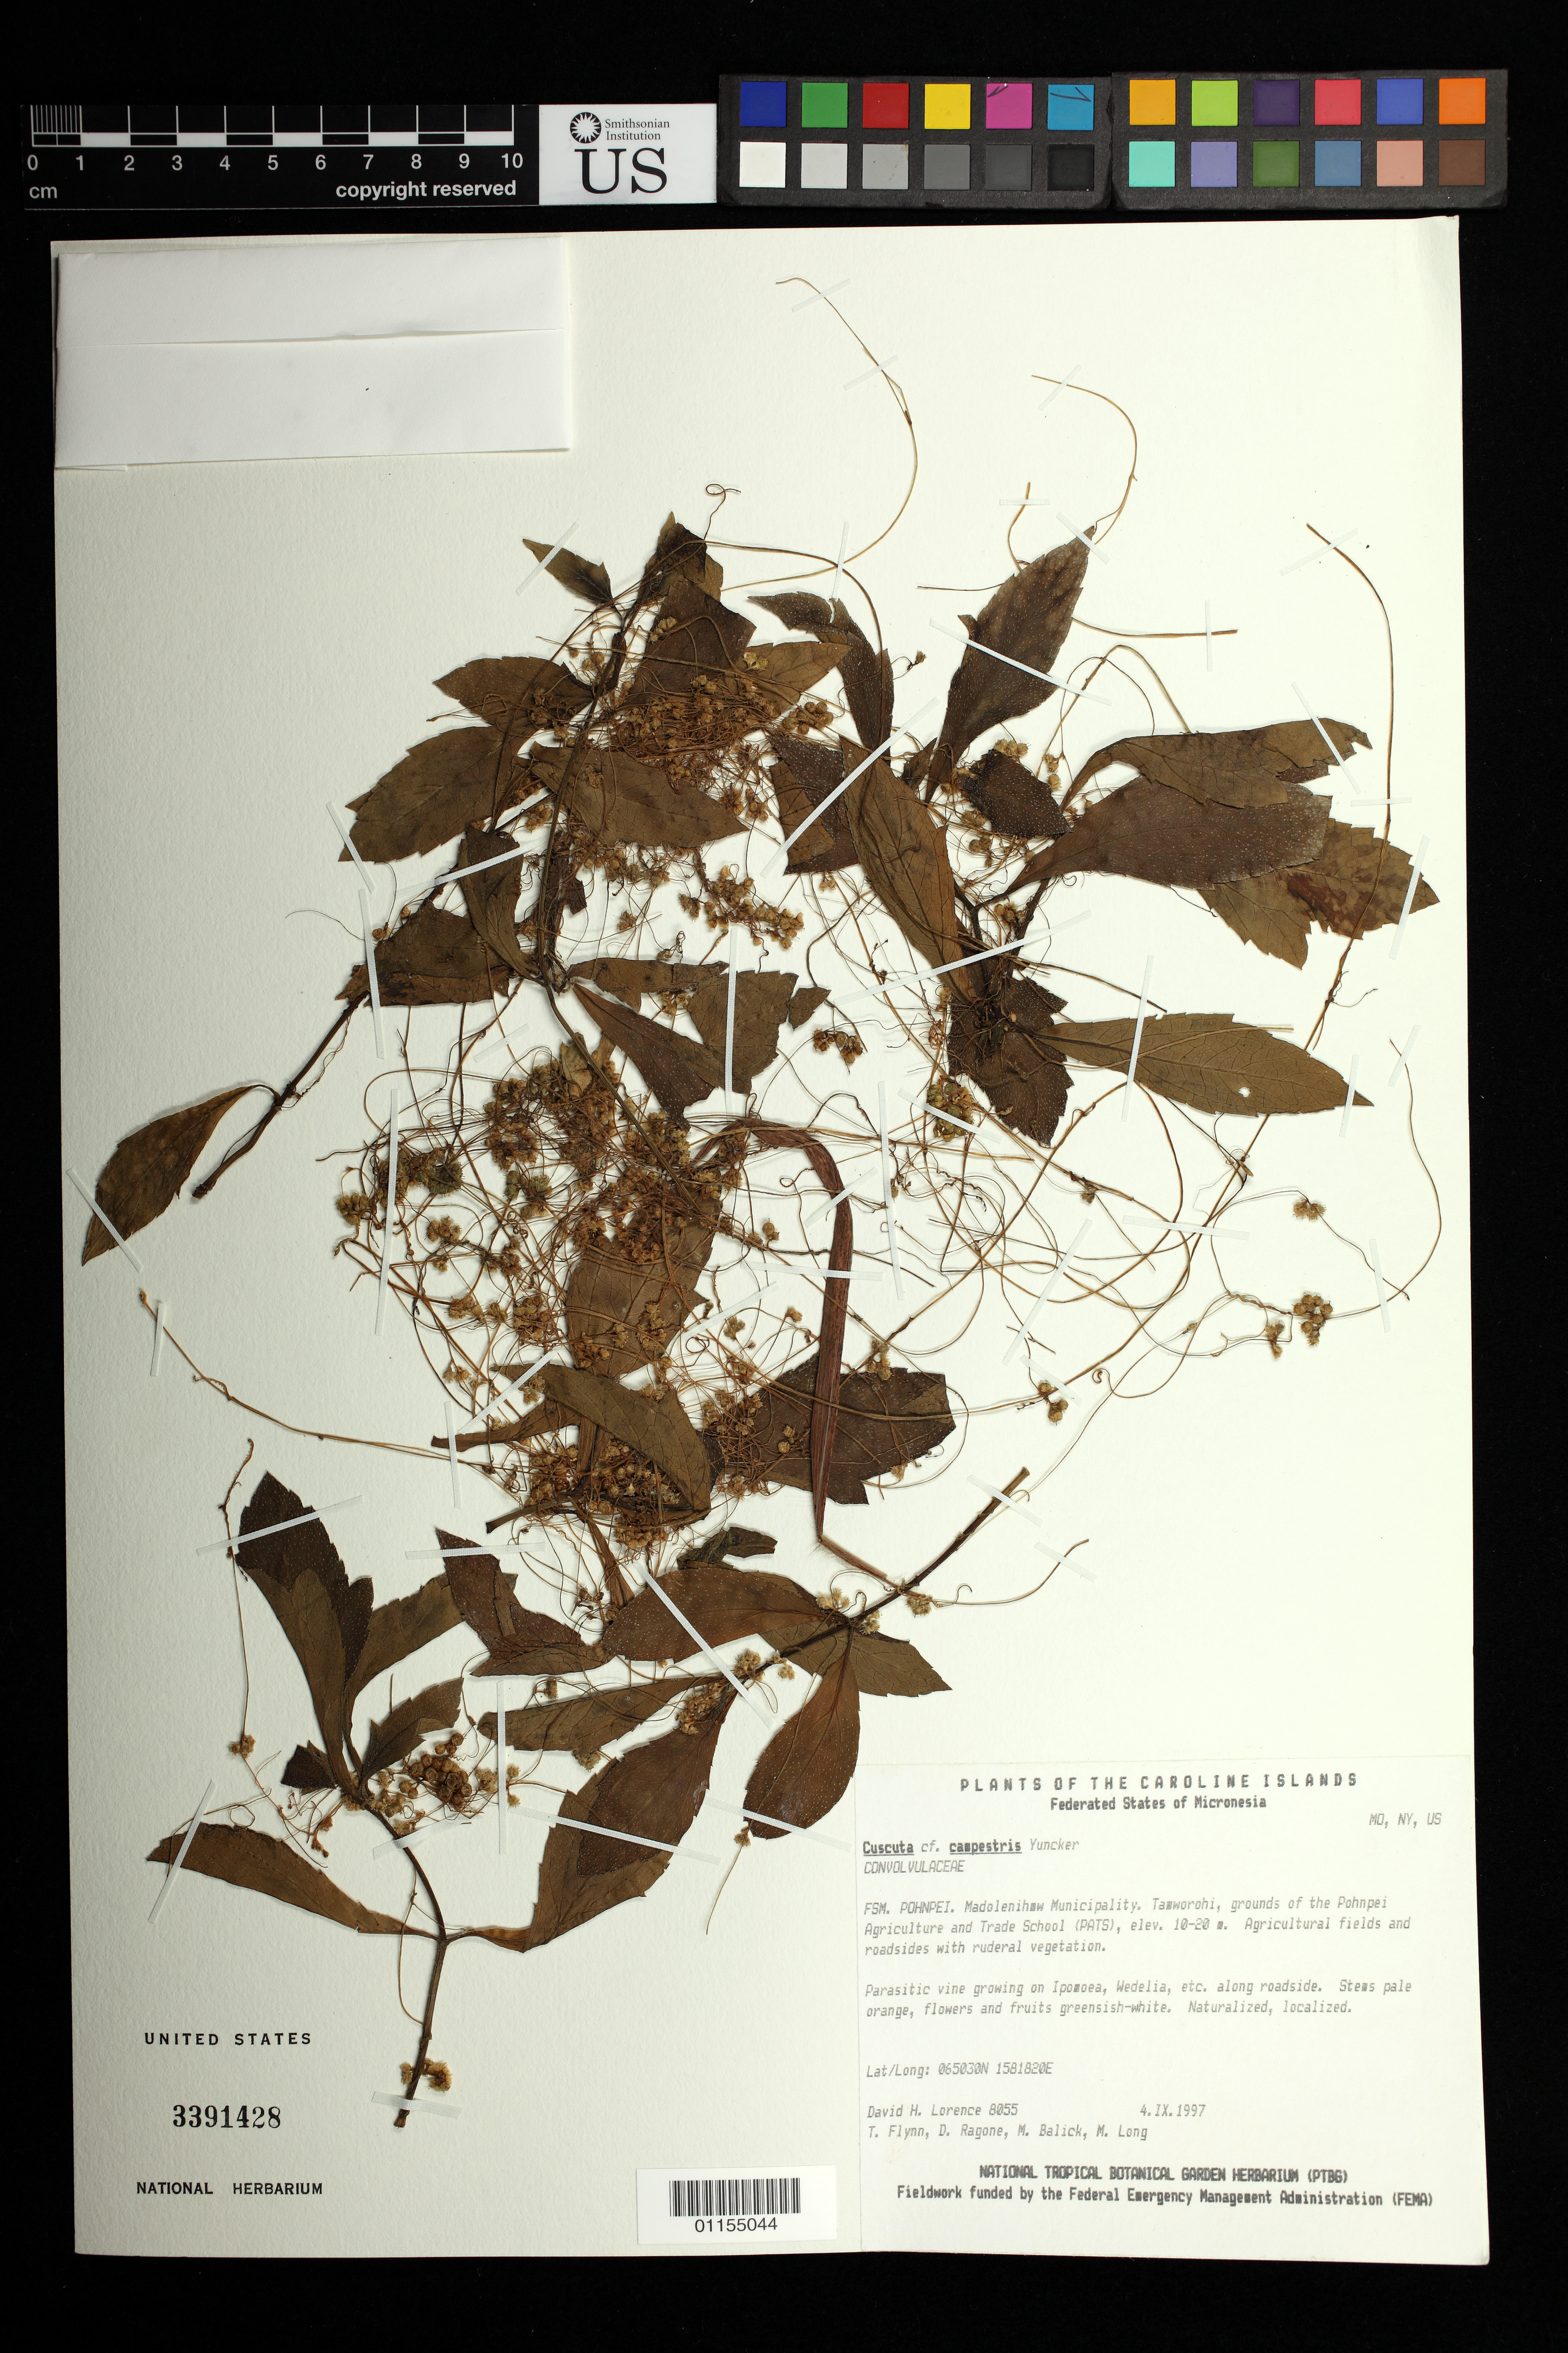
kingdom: Plantae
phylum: Tracheophyta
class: Magnoliopsida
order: Solanales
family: Convolvulaceae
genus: Cuscuta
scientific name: Cuscuta campestris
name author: Yunck.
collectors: D. Lorence, T. W. Flynn, D. Ragone, M. J. Balick & M. Long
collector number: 8055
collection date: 1997-09-04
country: Micronesia, Federated States of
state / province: Pohnpei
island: Pohnpei [Ponape]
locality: Madolenihaw Municipality. Tamworohi, ground of the Pohnpei Agriculture and Trade School (PATS)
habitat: along roadside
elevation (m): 10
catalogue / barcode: US 3391428